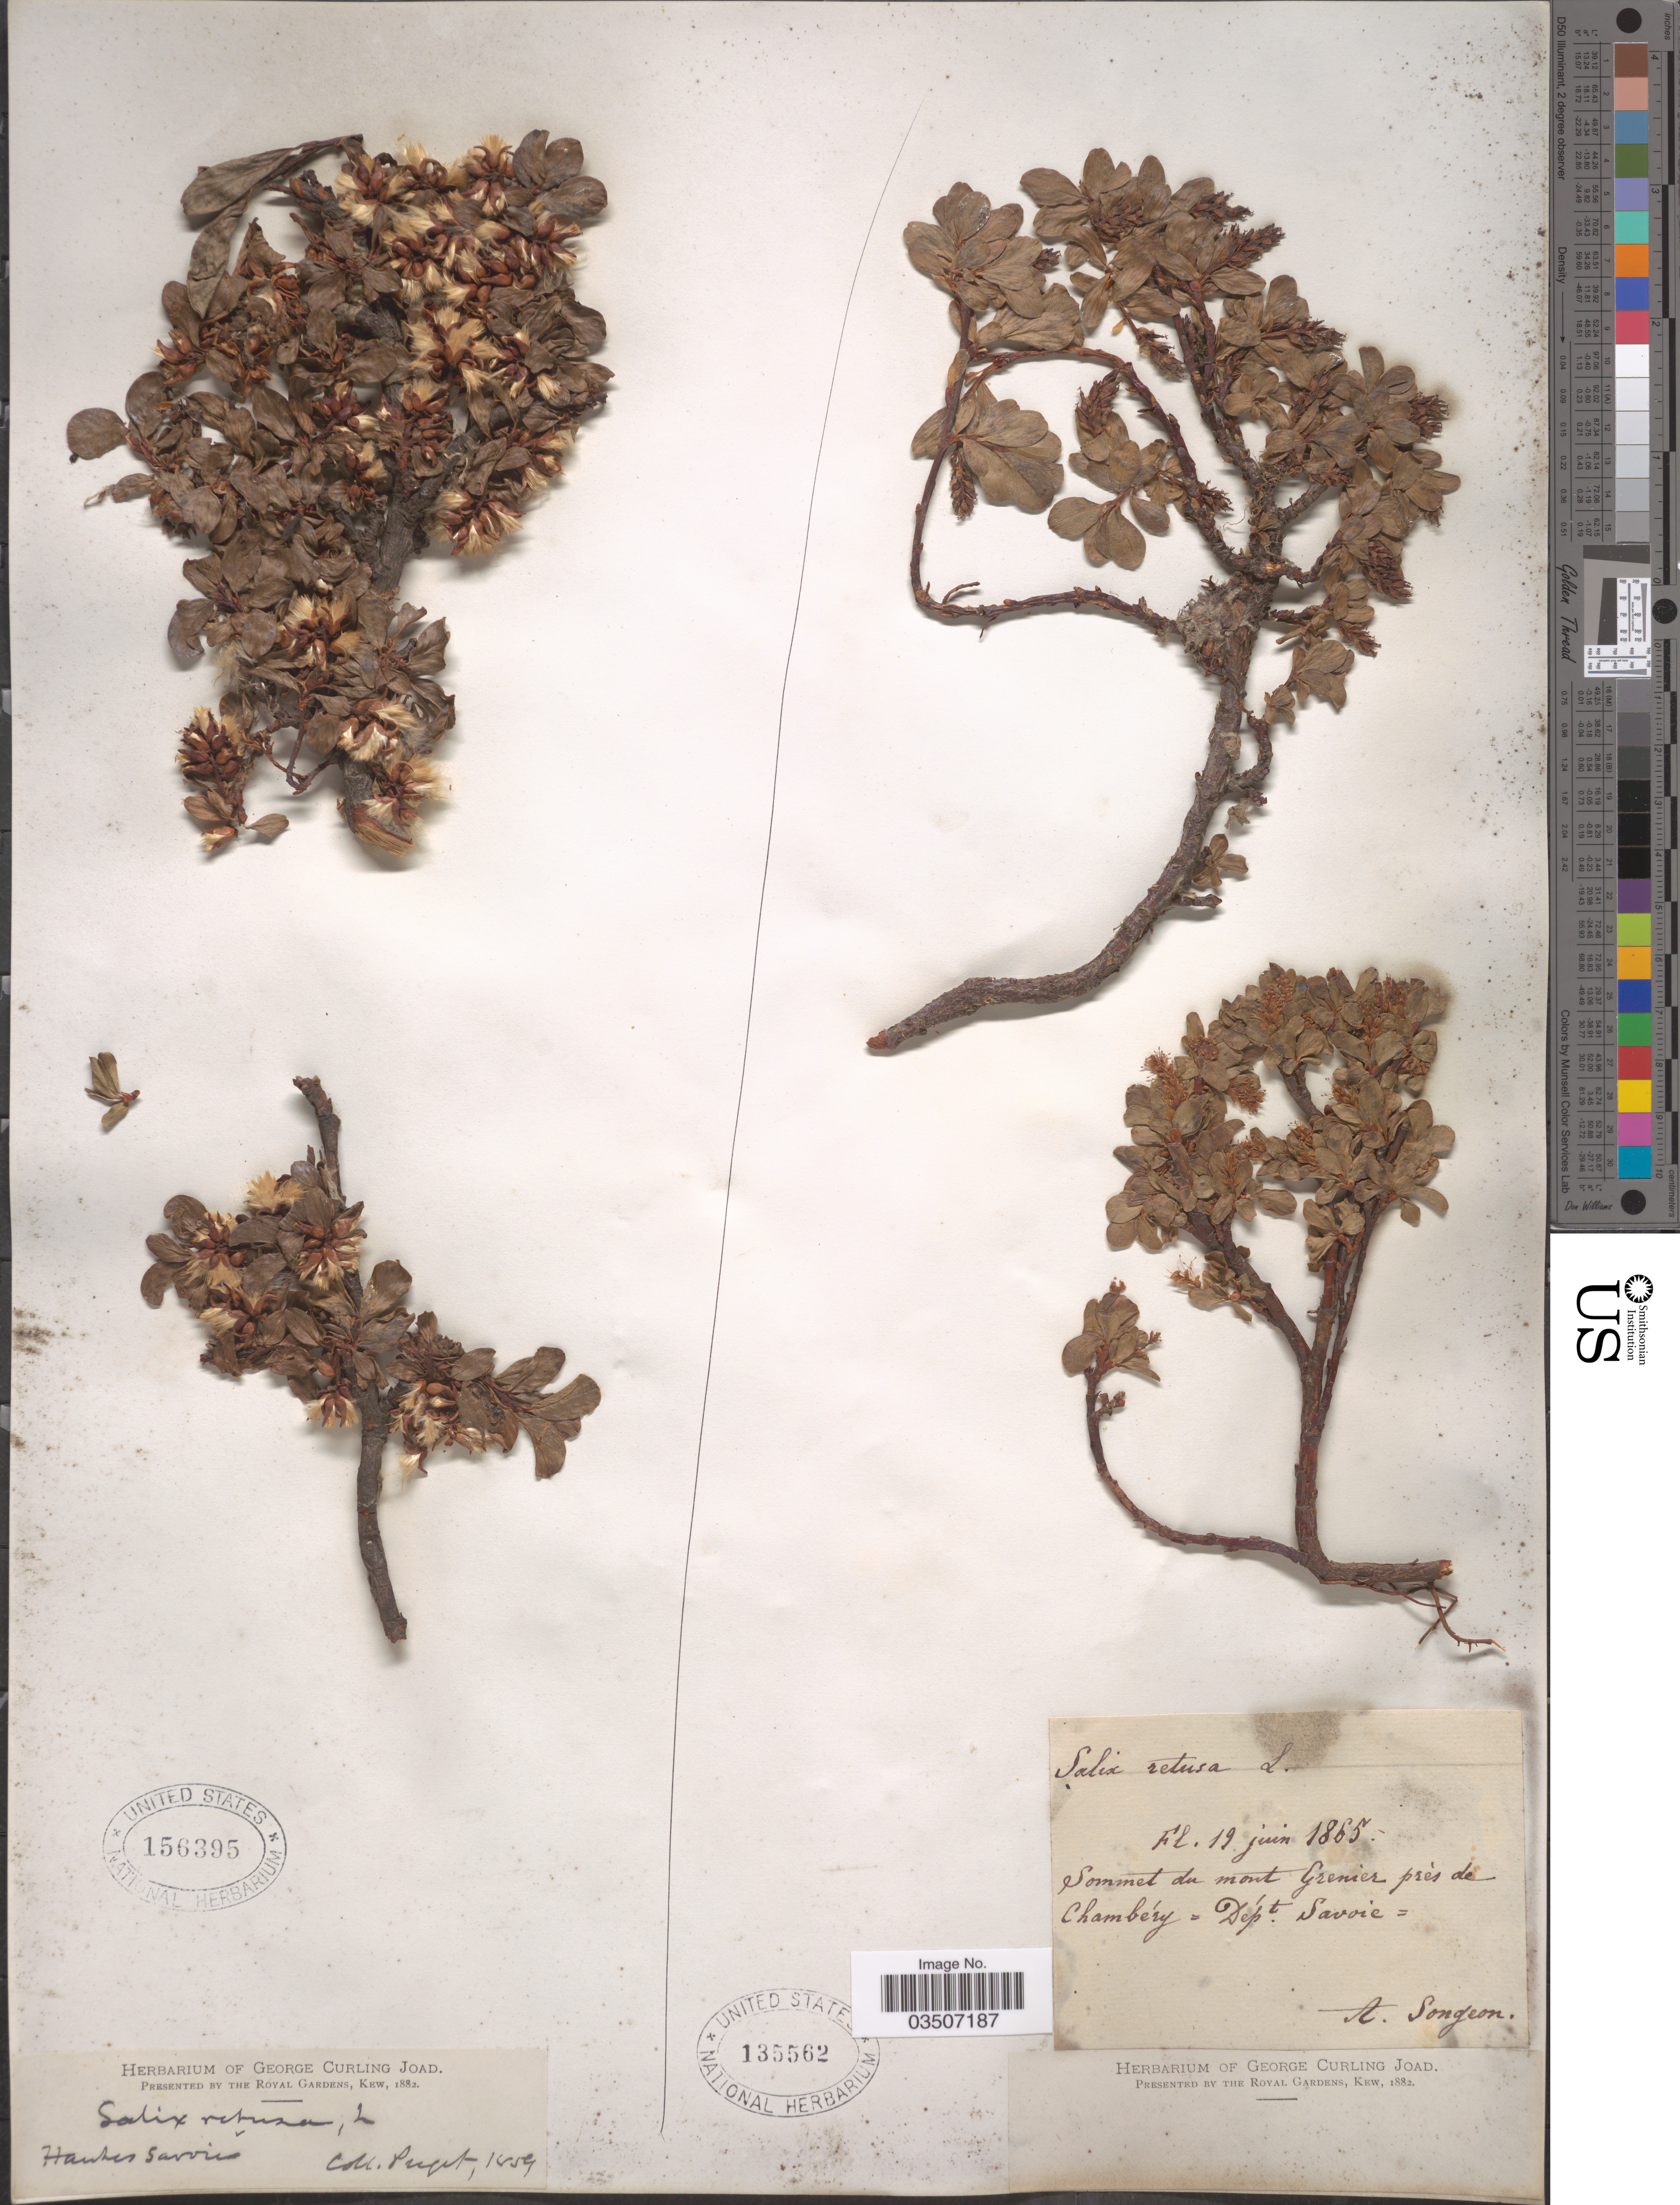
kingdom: Plantae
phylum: Tracheophyta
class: Magnoliopsida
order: Malpighiales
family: Salicaceae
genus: Salix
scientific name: Salix retusa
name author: L.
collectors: -. Puget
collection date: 1859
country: France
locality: Hautes Savoie.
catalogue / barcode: US 156395-2